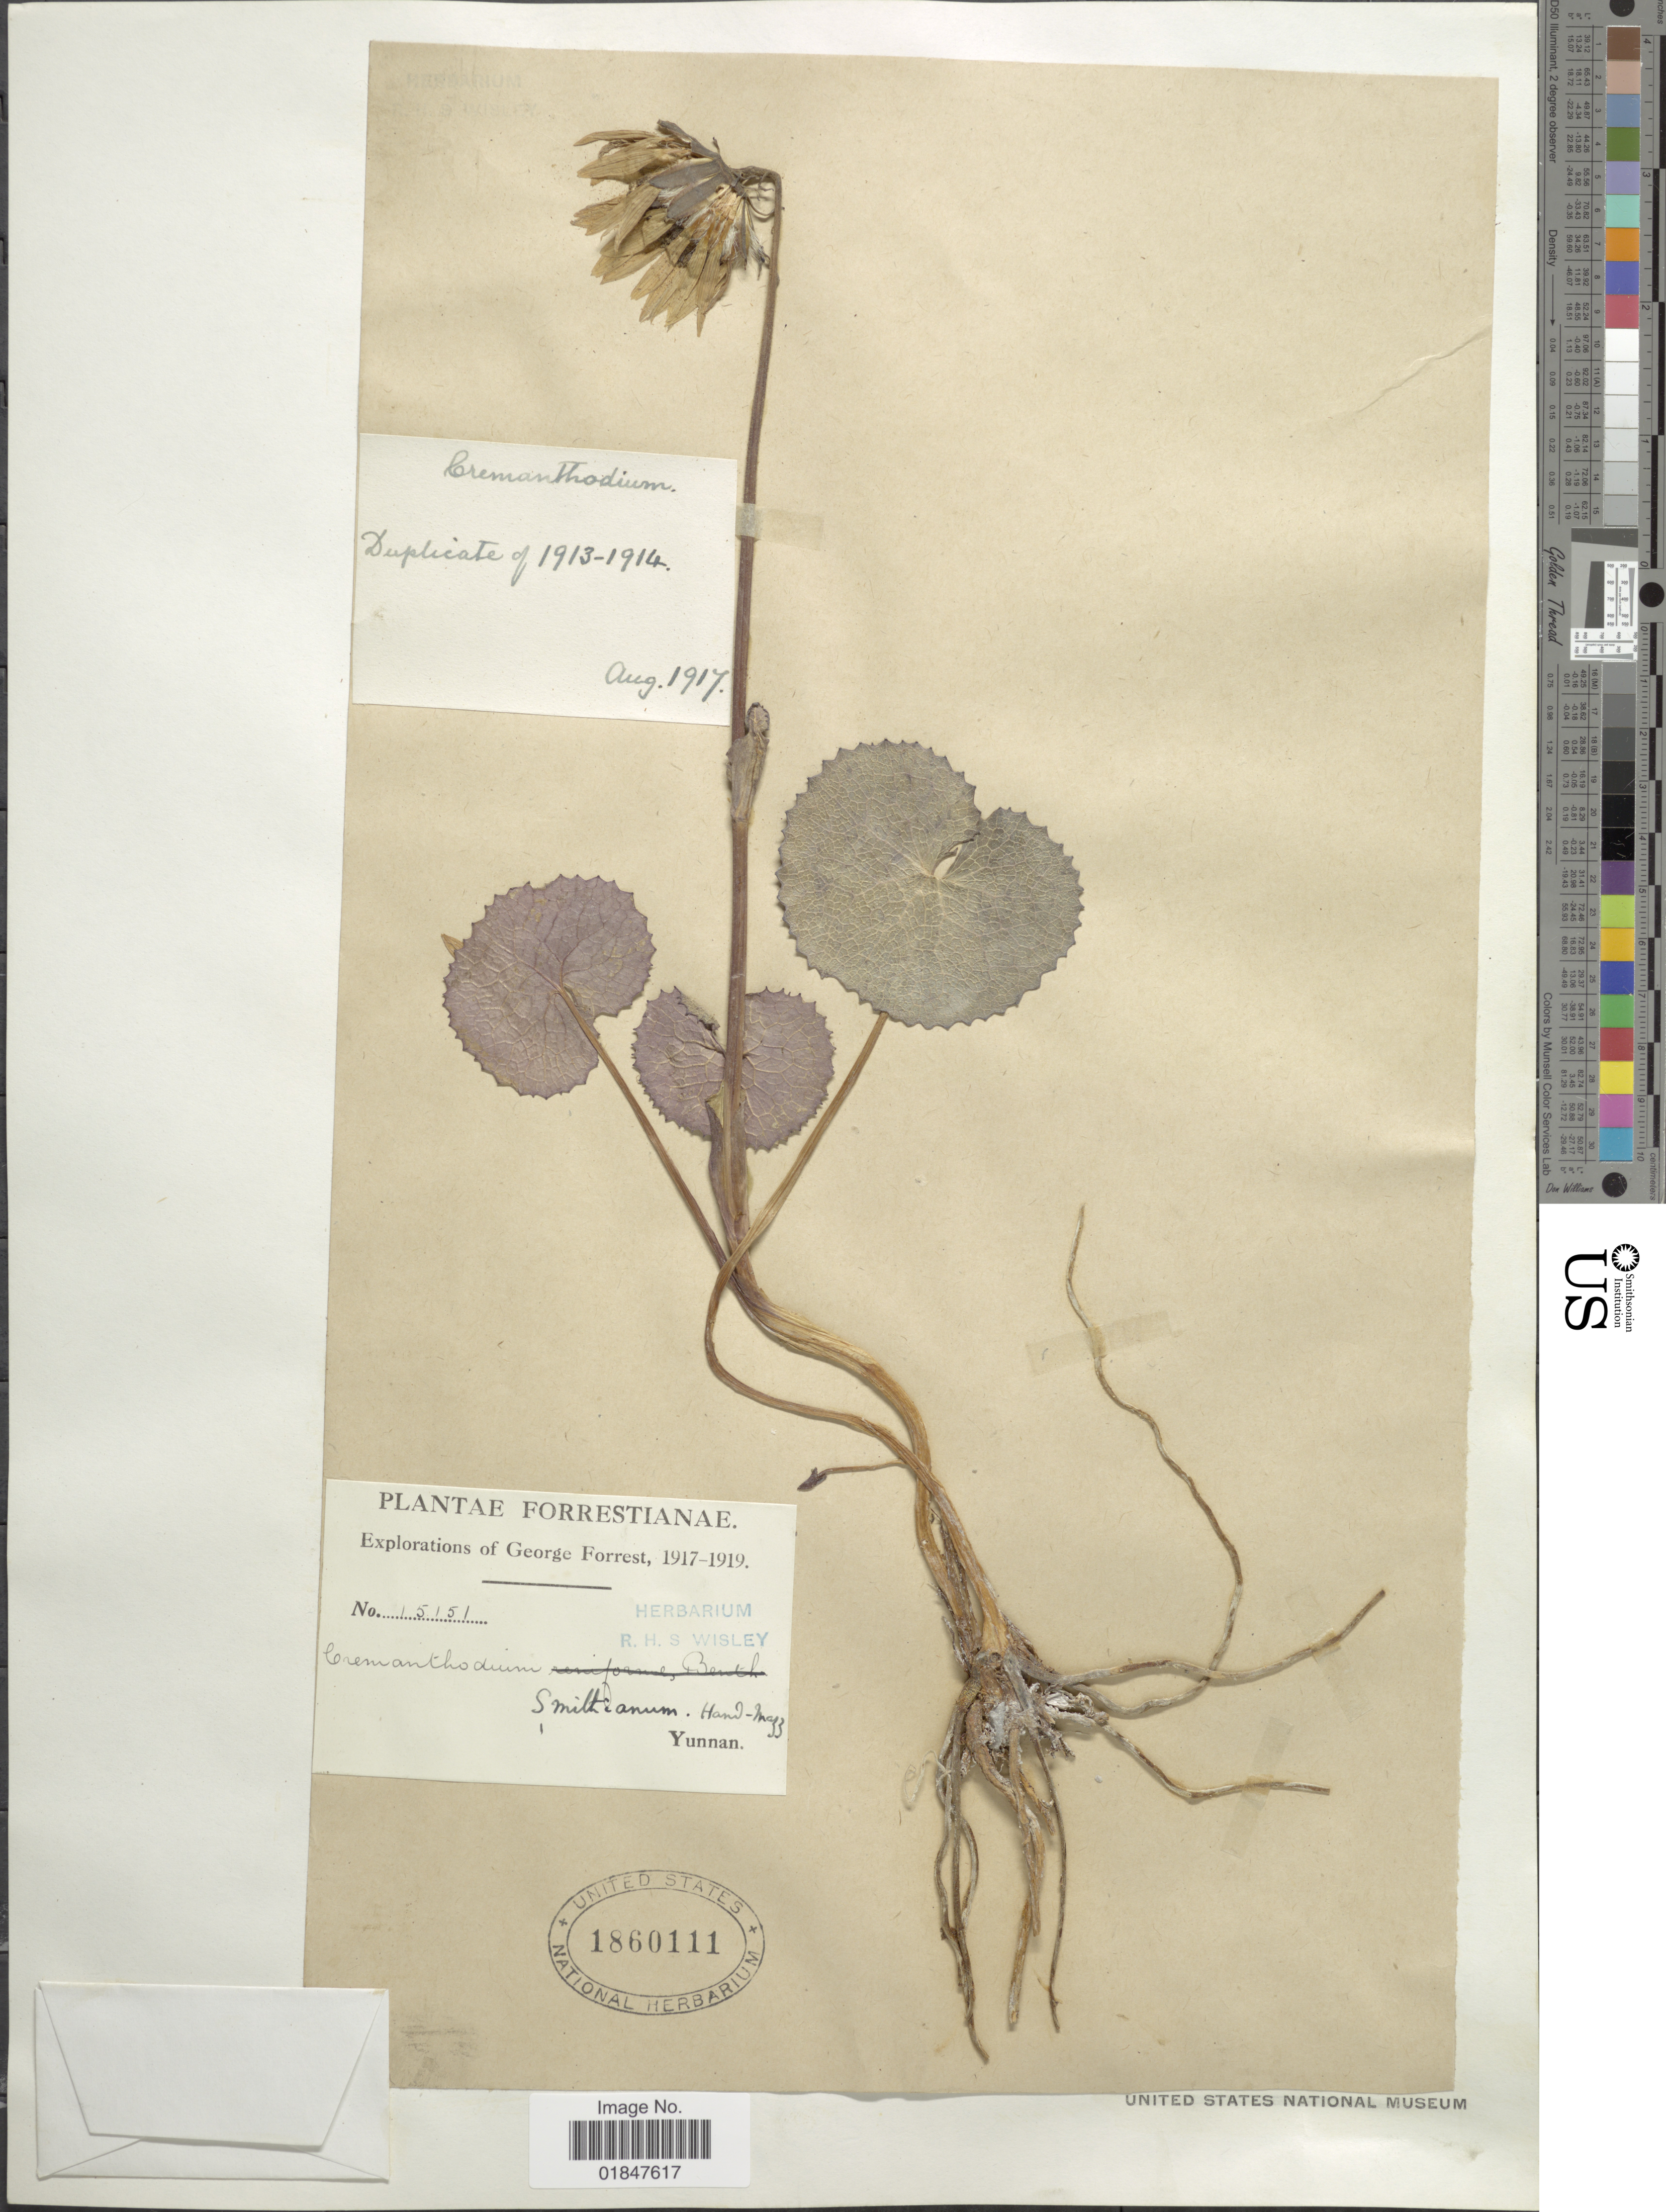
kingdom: Plantae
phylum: Tracheophyta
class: Magnoliopsida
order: Asterales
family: Asteraceae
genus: Cremanthodium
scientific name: Cremanthodium smithianum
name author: (Hand.-Mazz.) Hand.-Mazz.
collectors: G. Forrest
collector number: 15151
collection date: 1917-08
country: China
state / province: Yunnan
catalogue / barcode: US 1860111